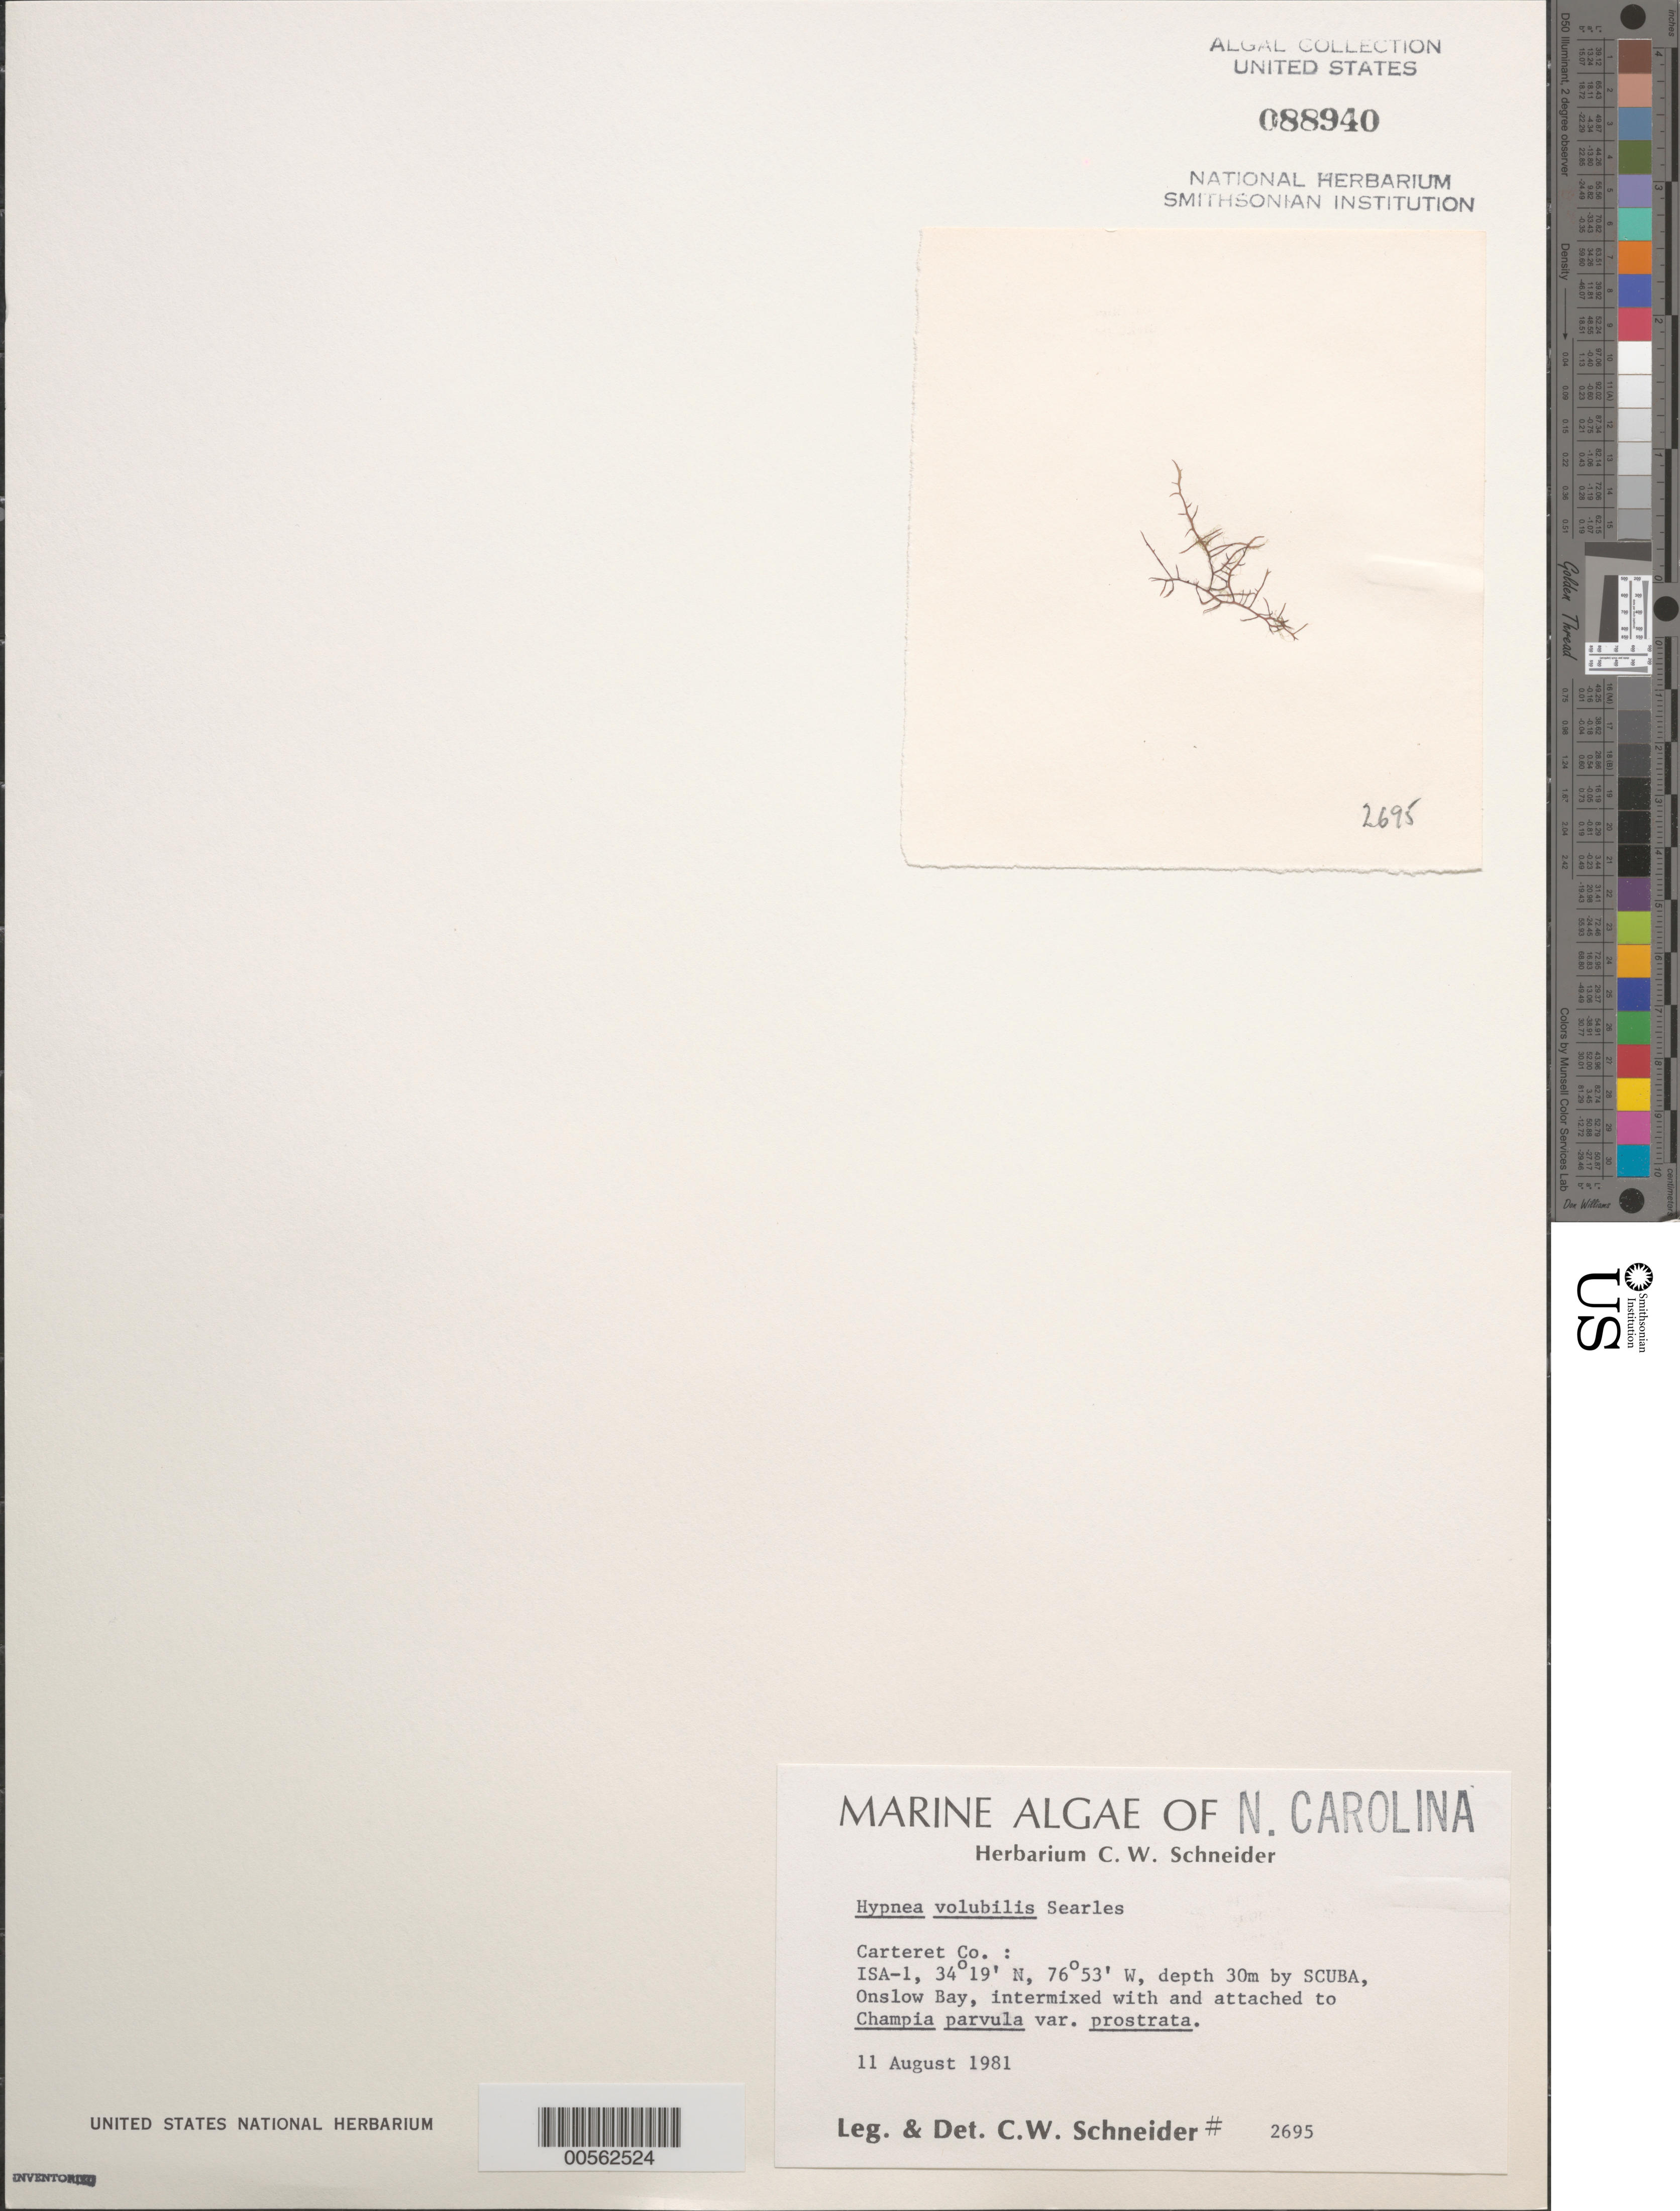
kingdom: Plantae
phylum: Rhodophyta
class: Florideophyceae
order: Gigartinales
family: Cystocloniaceae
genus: Calliblepharis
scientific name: Calliblepharis saidana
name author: (E.M. Holmes) M.Y.Yang & M.S. Kim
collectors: C. W. Schneider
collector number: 2695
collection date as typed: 11 Aug 1981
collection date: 1981-08-11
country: United States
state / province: North Carolina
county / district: Carteret County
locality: Onslow Bay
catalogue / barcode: US 88940